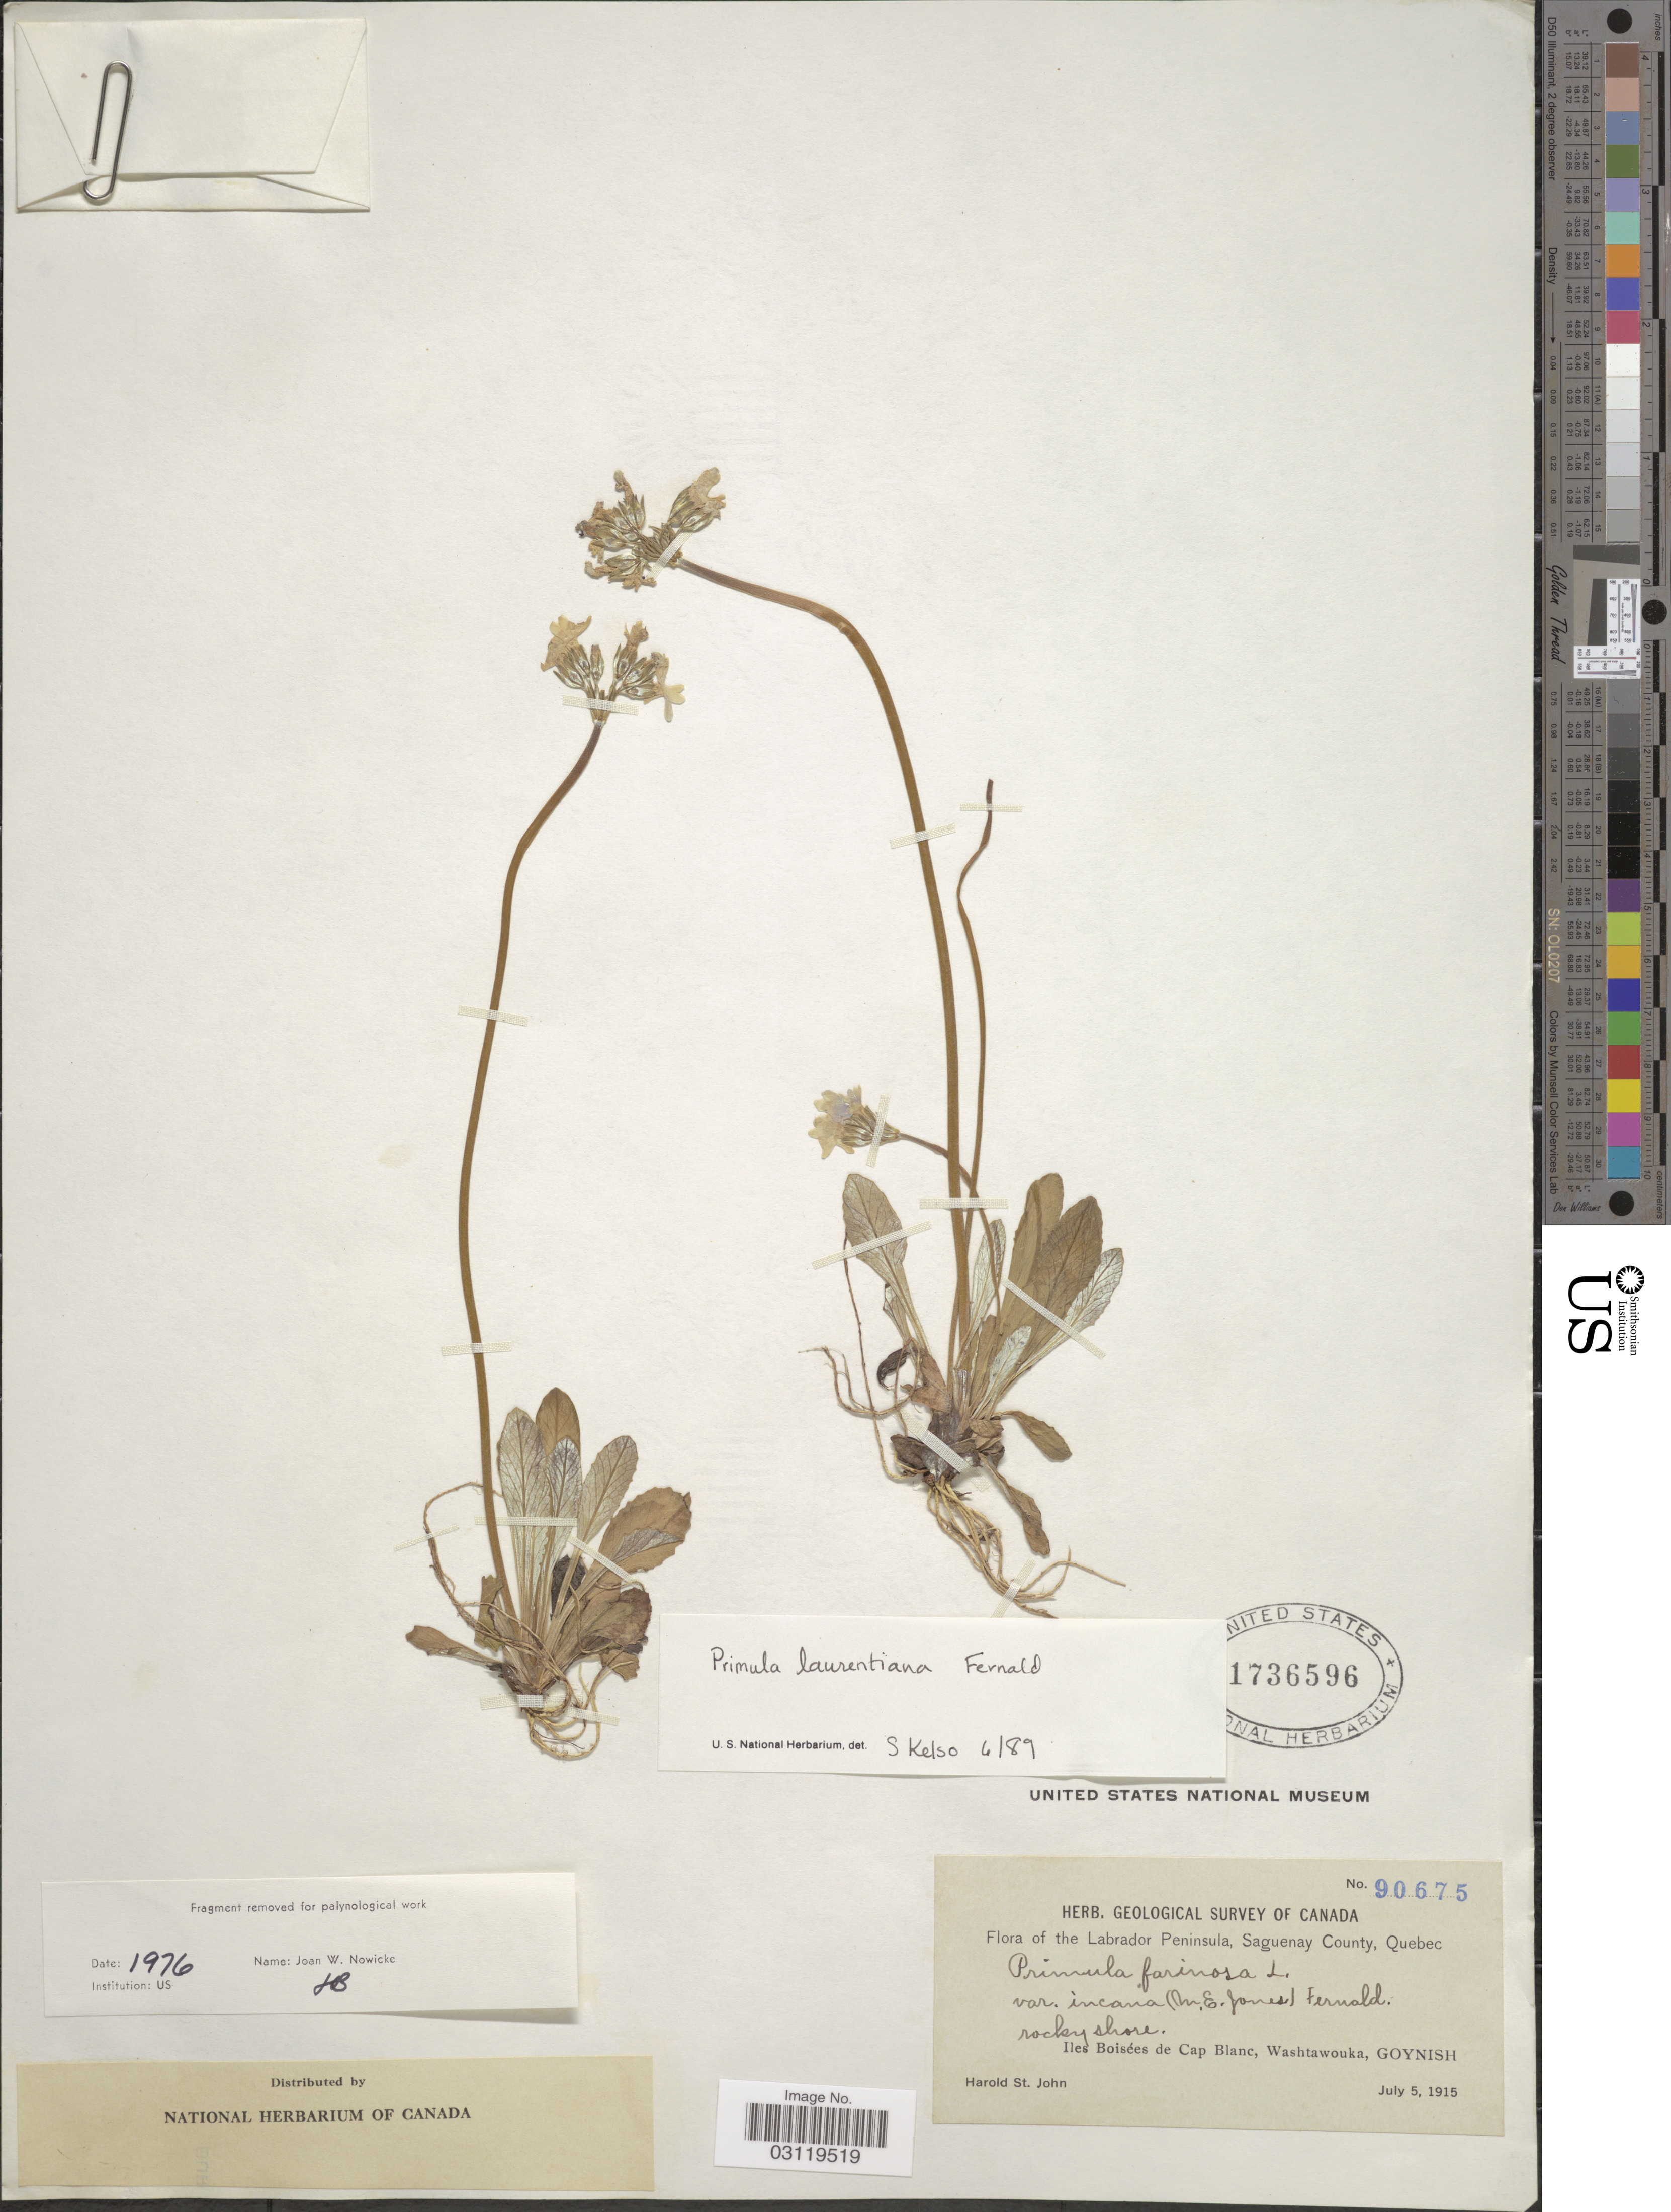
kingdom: Plantae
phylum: Tracheophyta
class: Magnoliopsida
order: Ericales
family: Primulaceae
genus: Primula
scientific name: Primula laurentiana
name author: Fernald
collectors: H. St. John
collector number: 90675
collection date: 1915-07-05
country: Canada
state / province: Quebec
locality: Labrador Peninsula, Saguenay County. Iles Boisées de Cap Blanc, Washtawoka, Goynish.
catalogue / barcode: US 1736596